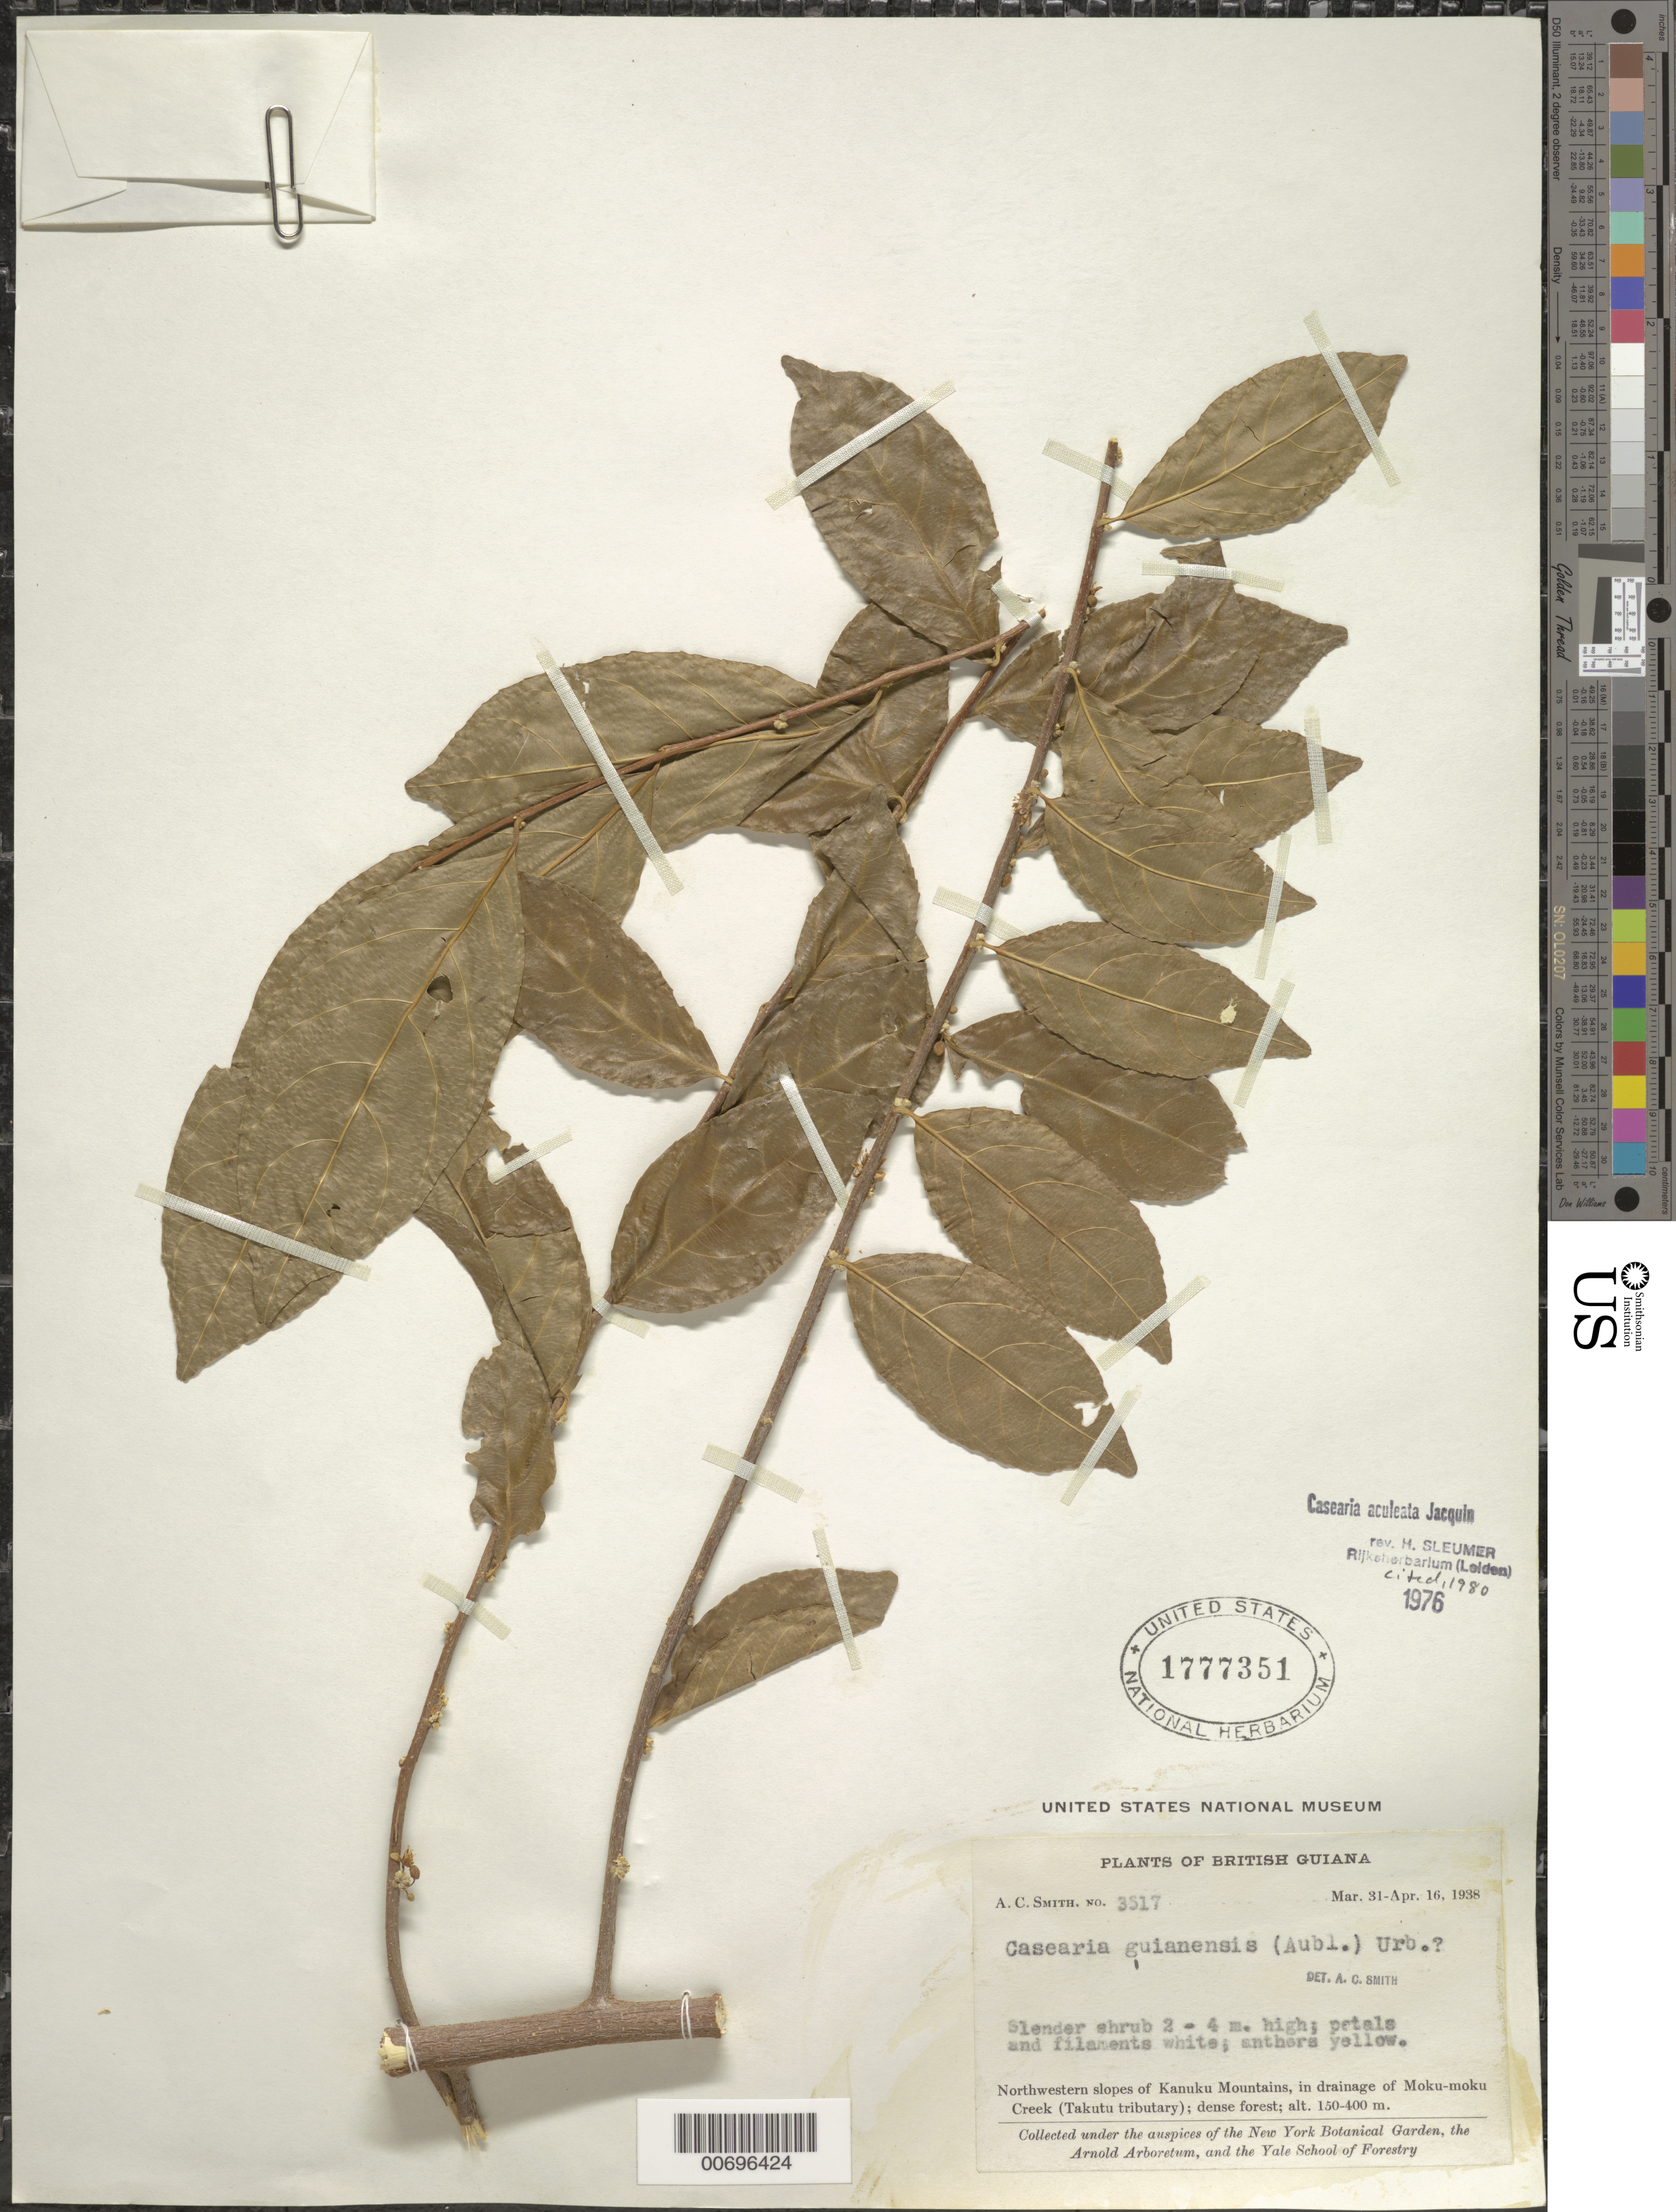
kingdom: Plantae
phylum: Tracheophyta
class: Magnoliopsida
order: Malpighiales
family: Salicaceae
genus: Casearia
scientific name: Casearia aculeata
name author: Jacq.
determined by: Sleumer, H. O.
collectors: A. C. Smith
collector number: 3517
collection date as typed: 31-Mar-38 to 16-Apr-38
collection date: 1938-03-31/1938-04-16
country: Guyana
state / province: U. Takutu-U. Essequibo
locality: Kanuku Mts., NW slopes, in drainage of Moku-moku Creek (Takutu tributary)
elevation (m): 150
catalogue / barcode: US 1777351